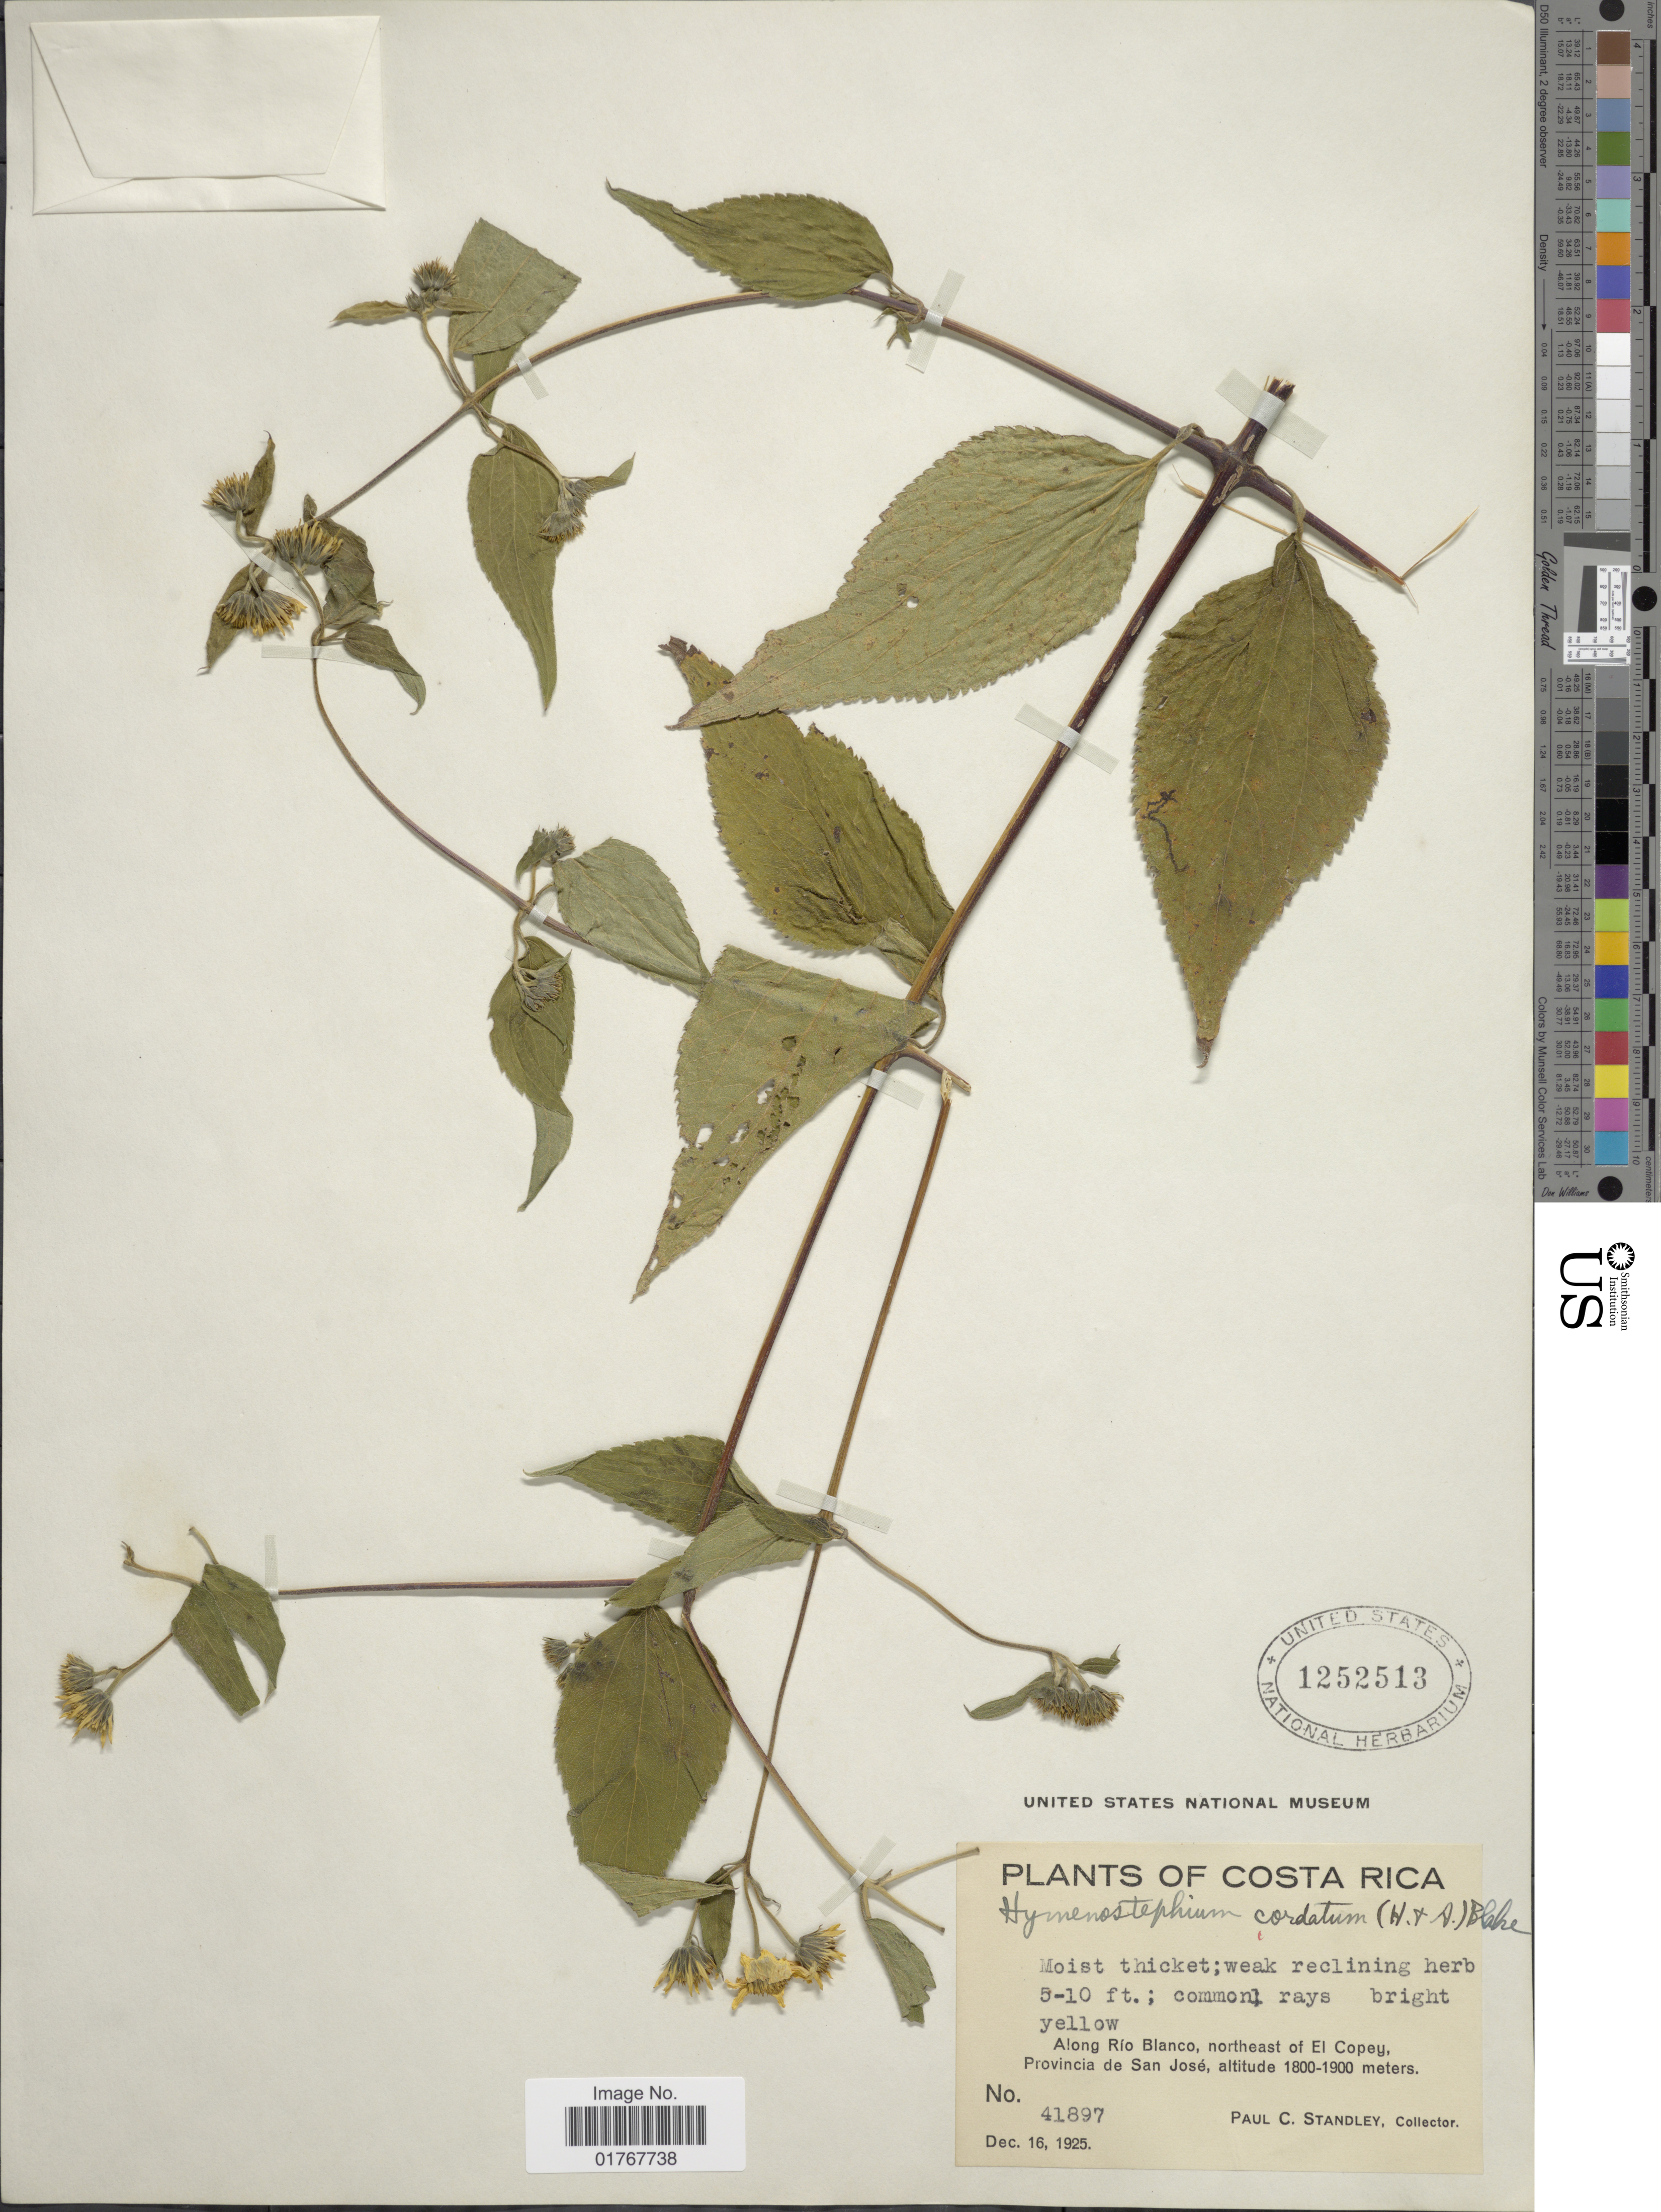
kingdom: Plantae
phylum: Tracheophyta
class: Magnoliopsida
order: Asterales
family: Asteraceae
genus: Viguiera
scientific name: Viguiera cordata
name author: (Hook. & Arn.) D'Arcy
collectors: P. C. Standley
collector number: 41897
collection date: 1925-12-16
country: Costa Rica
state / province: San José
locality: Along Río Blanco, northeast of El Copey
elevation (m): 1800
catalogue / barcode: US 1252513